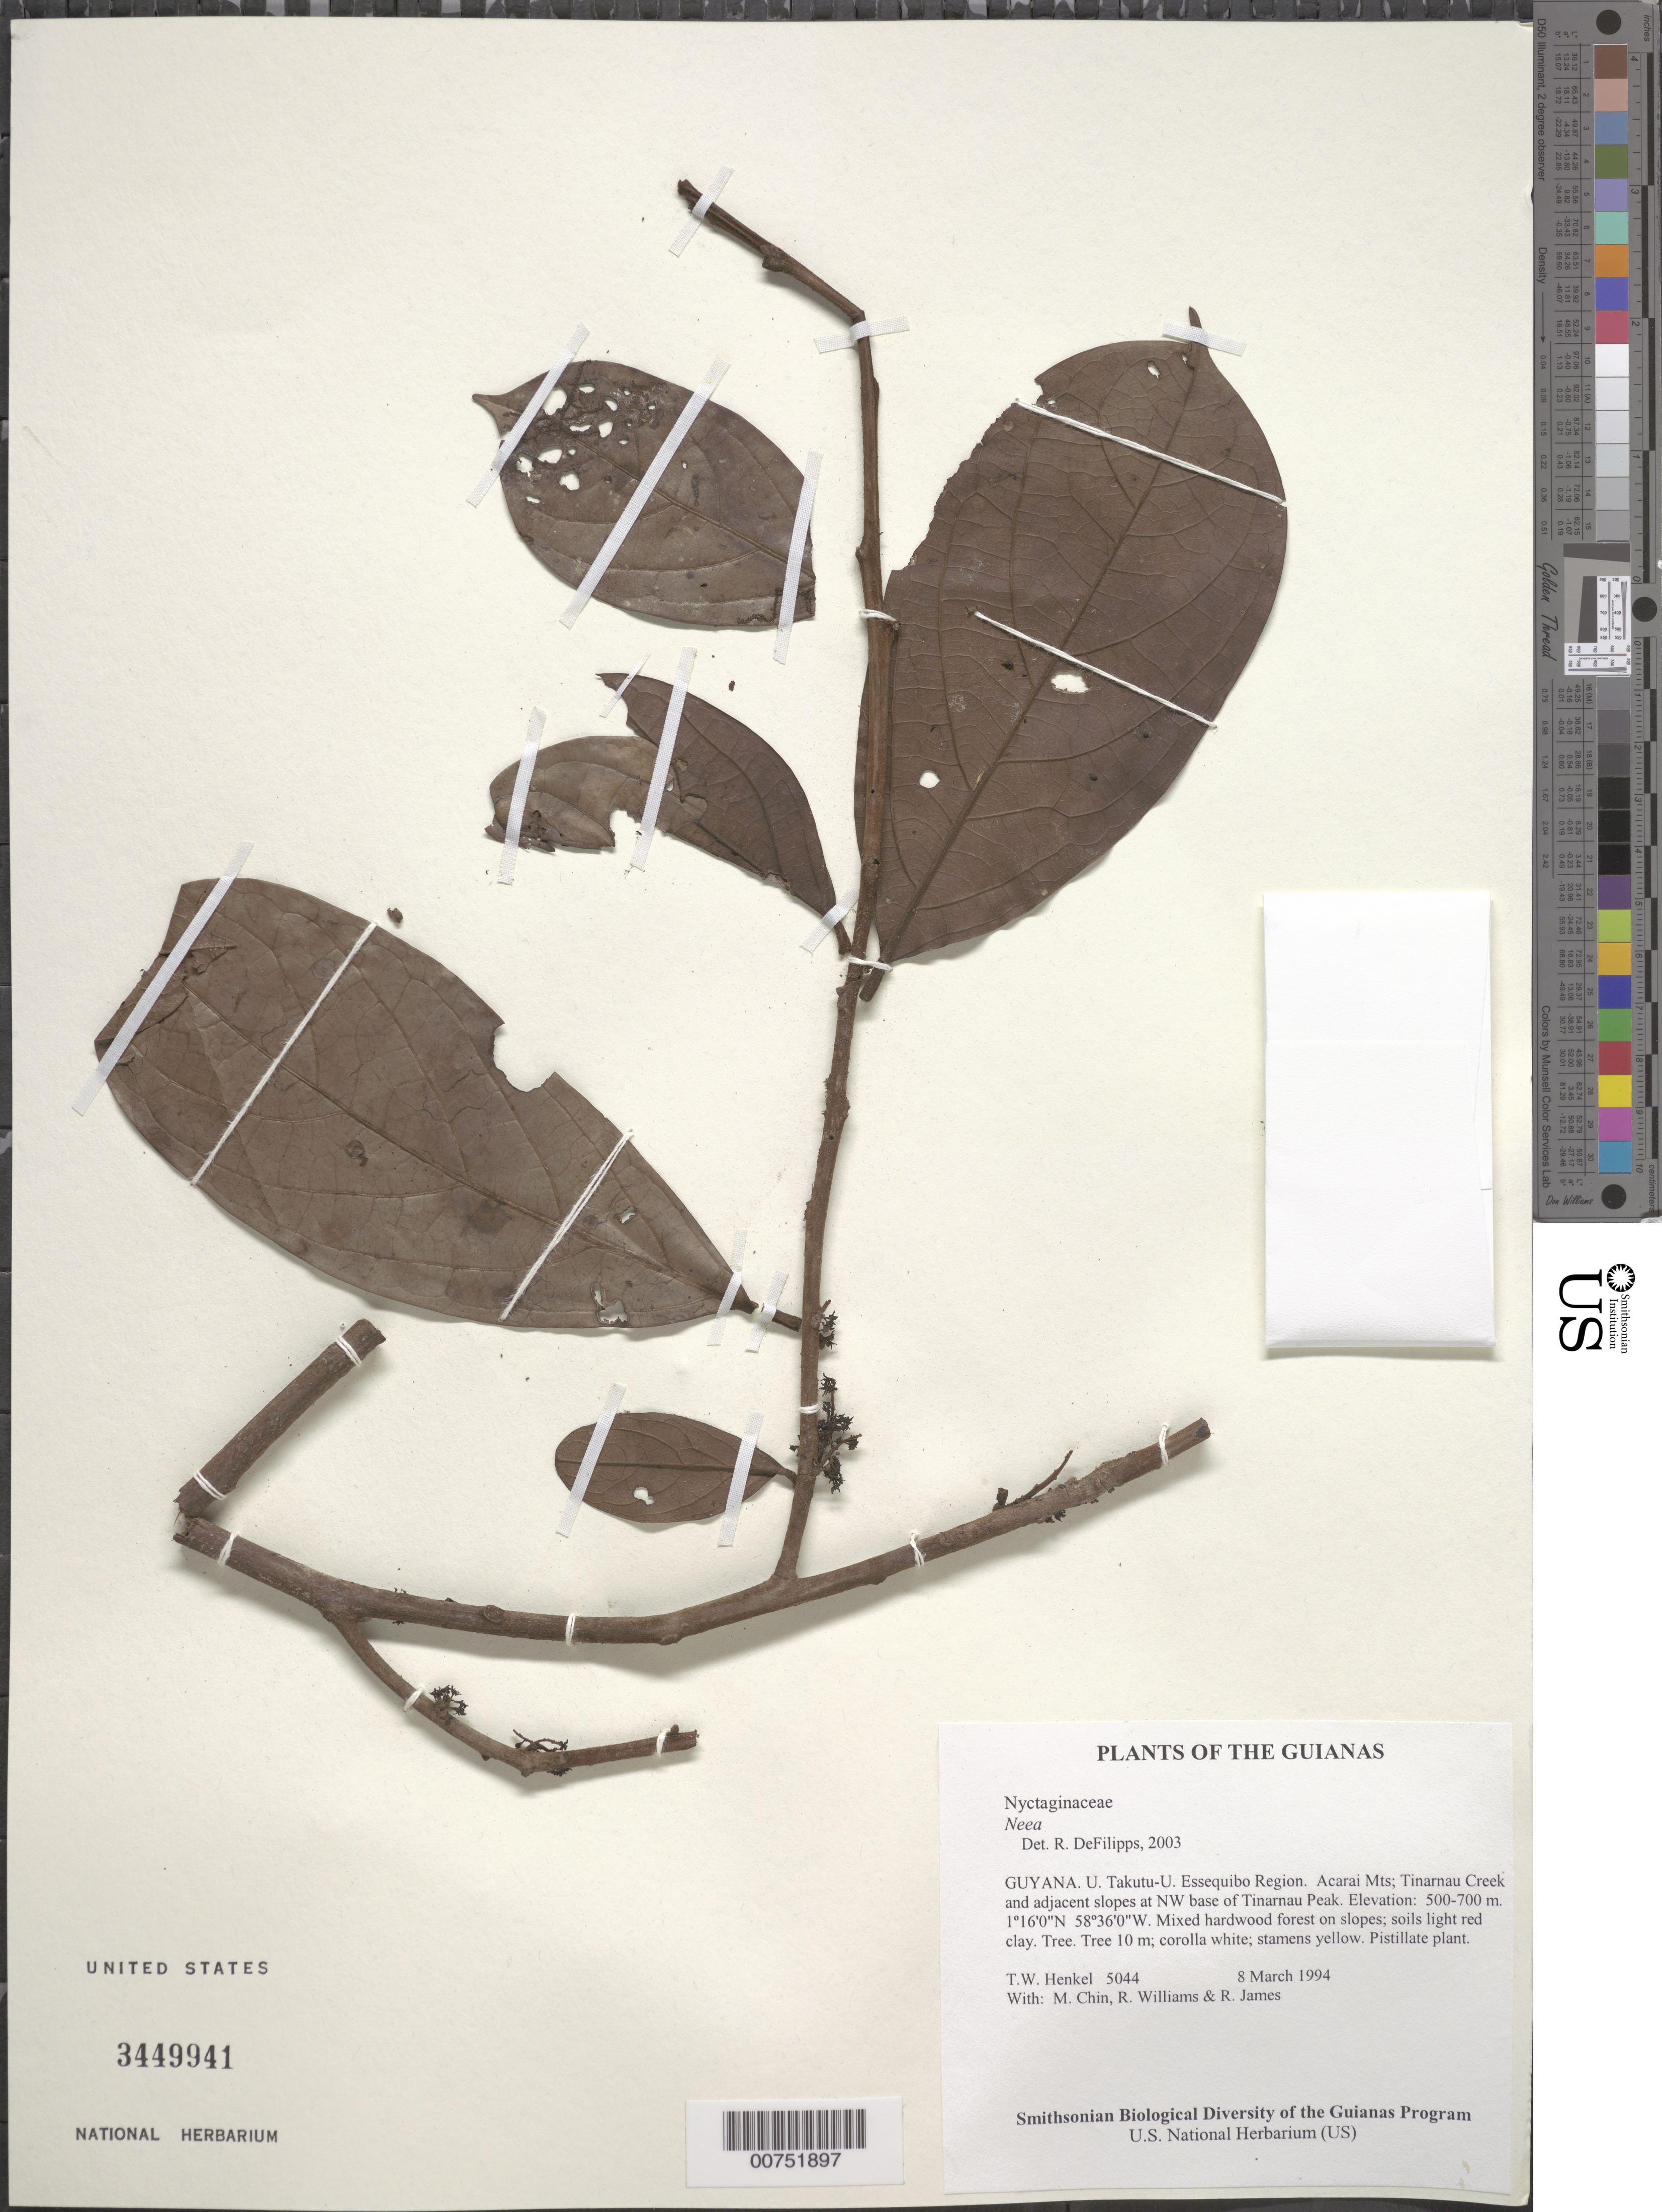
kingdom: Plantae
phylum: Tracheophyta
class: Magnoliopsida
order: Caryophyllales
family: Nyctaginaceae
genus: Neea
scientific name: Neea sp.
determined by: DeFilipps, R. A.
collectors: T. Henkel, M. Chin, R. Williams & R. James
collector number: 5044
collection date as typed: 8 March 1994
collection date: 1994-03-08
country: Guyana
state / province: U. Takutu-U. Essequibo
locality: Acarai Mts; Tinarnau Creek and adjacent slopes at NW base of Tinarnau Peak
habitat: Mixed hardwood forest on slopes; soils light red clay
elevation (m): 500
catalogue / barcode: US 3449941